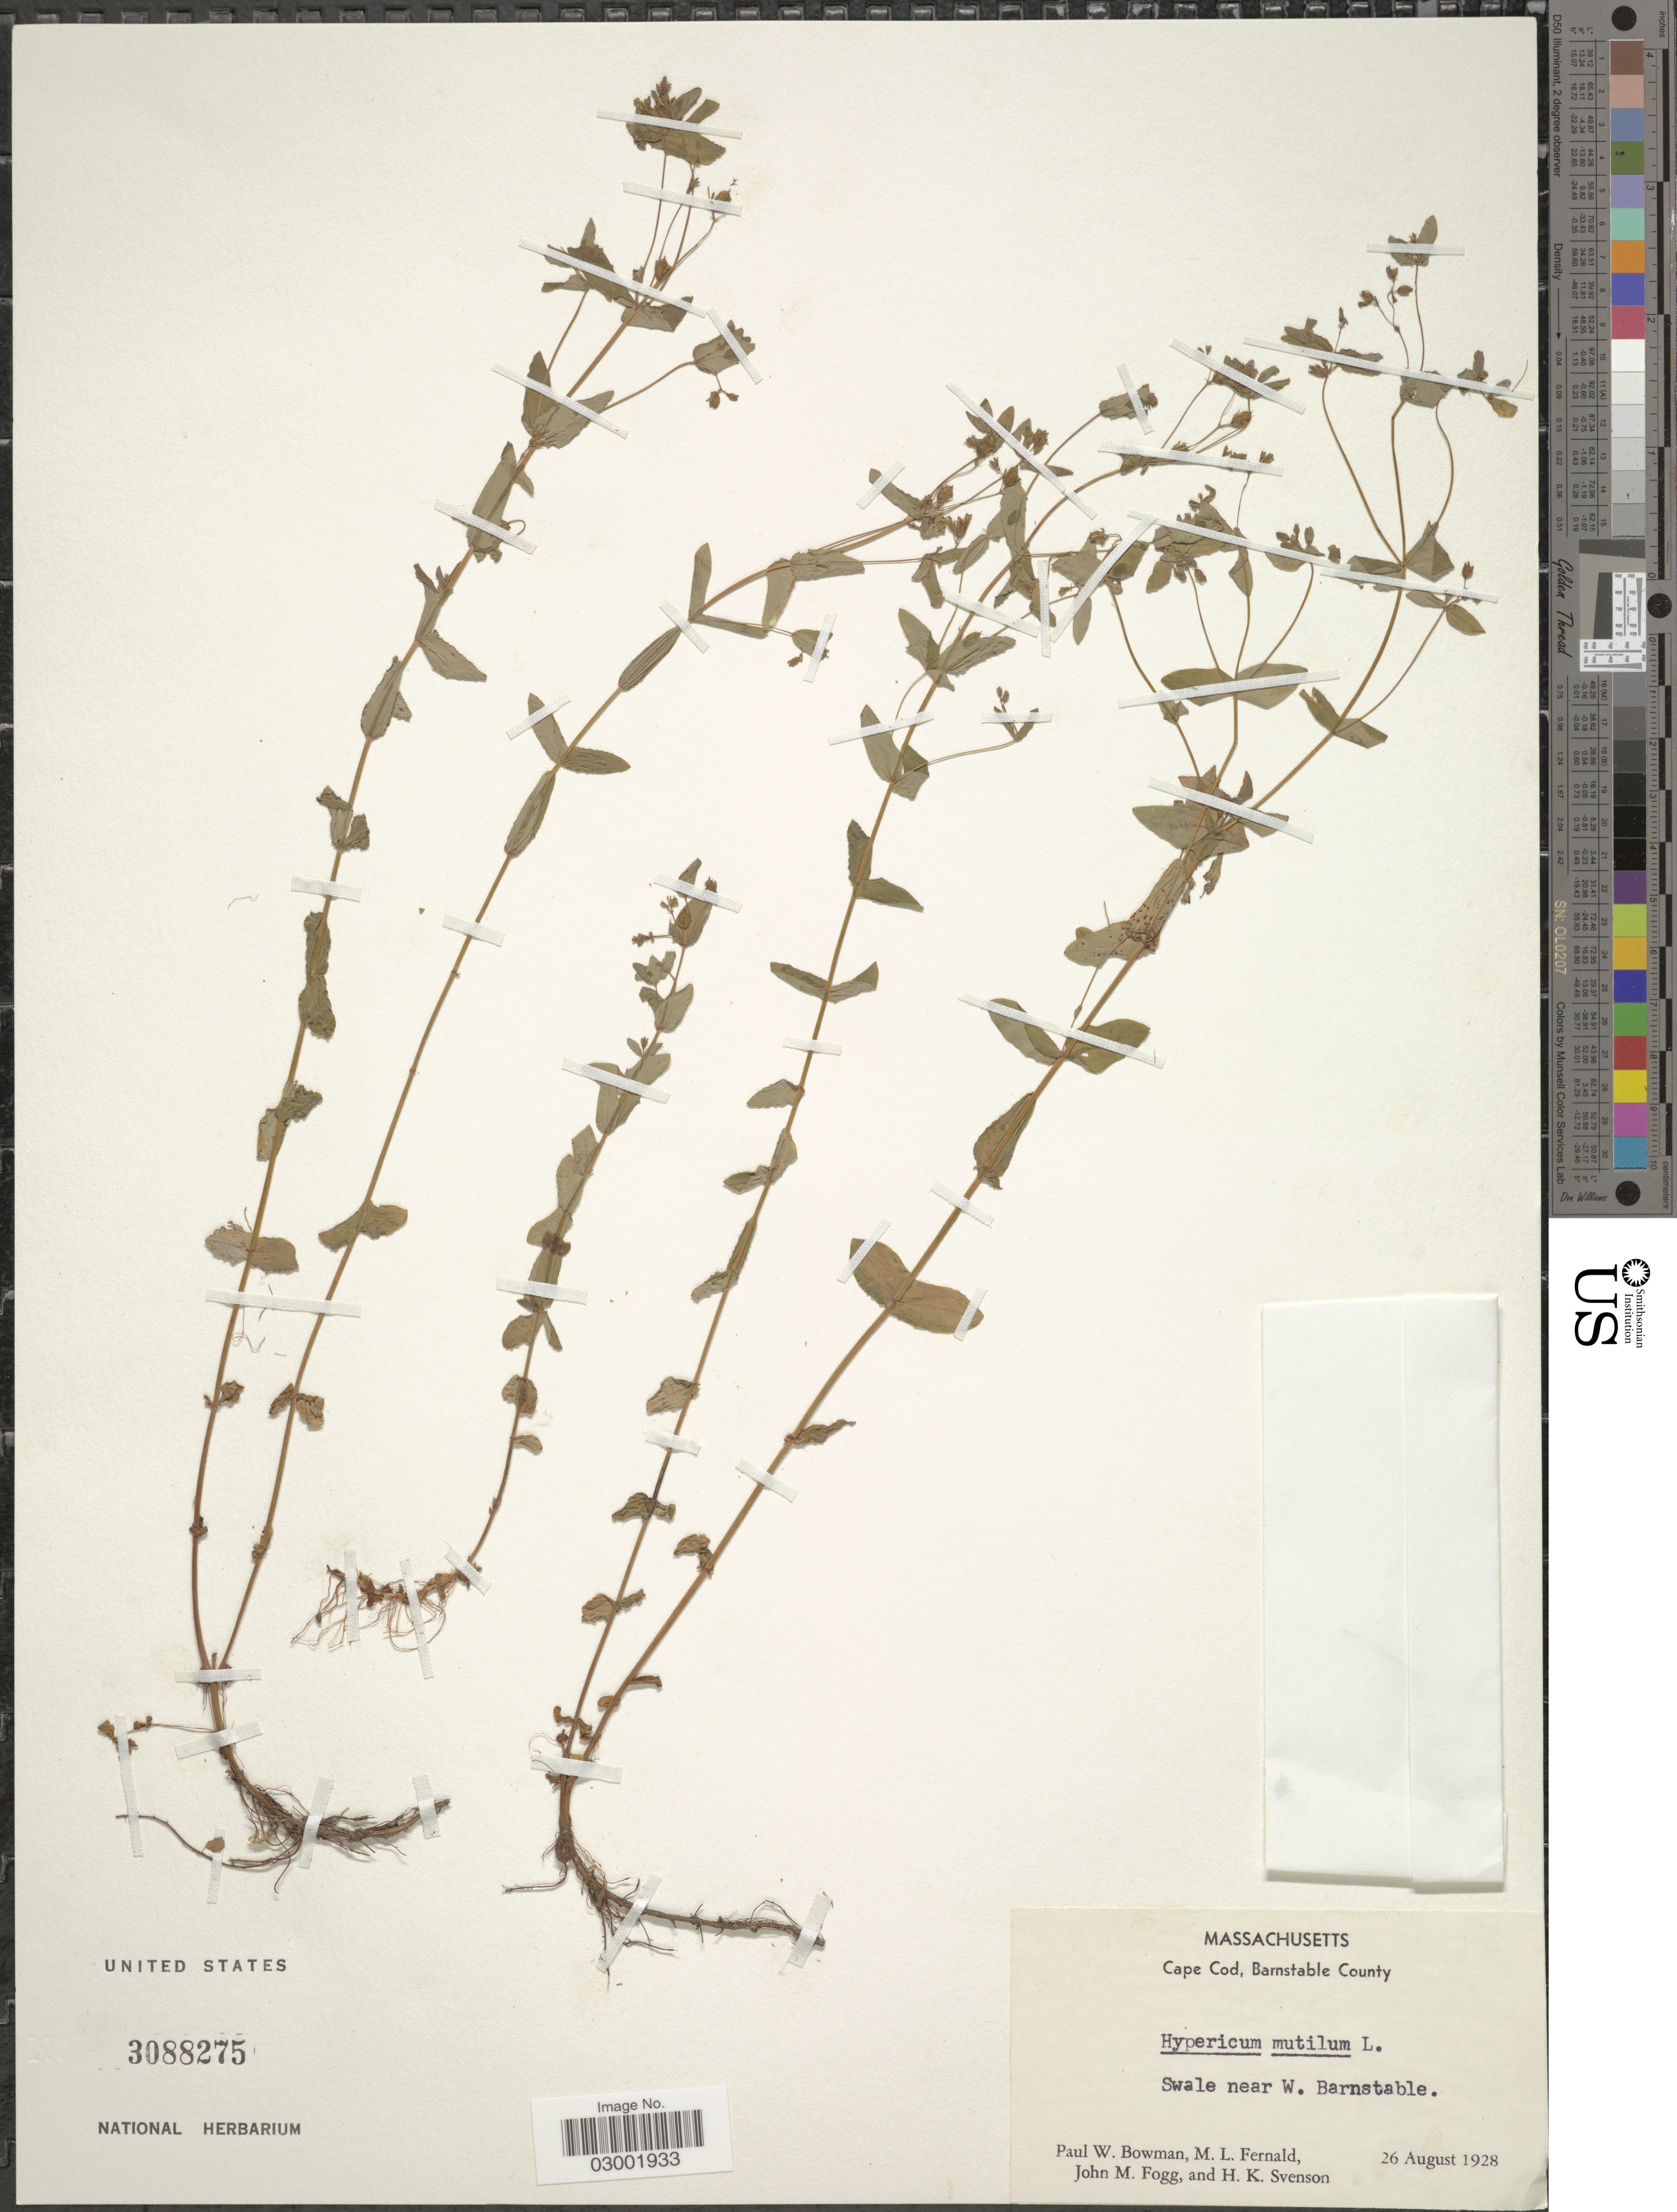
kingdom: Plantae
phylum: Tracheophyta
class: Magnoliopsida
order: Malpighiales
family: Hypericaceae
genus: Hypericum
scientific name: Hypericum mutilum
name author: L.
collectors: P. Bowman, M. L. Fernald, J. Fogg & H. K. Svenson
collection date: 1928-08-26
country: United States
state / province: Massachusetts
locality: Cape Cod, Barnstable County, Swale near W. Barnstable.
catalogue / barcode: US 3088275